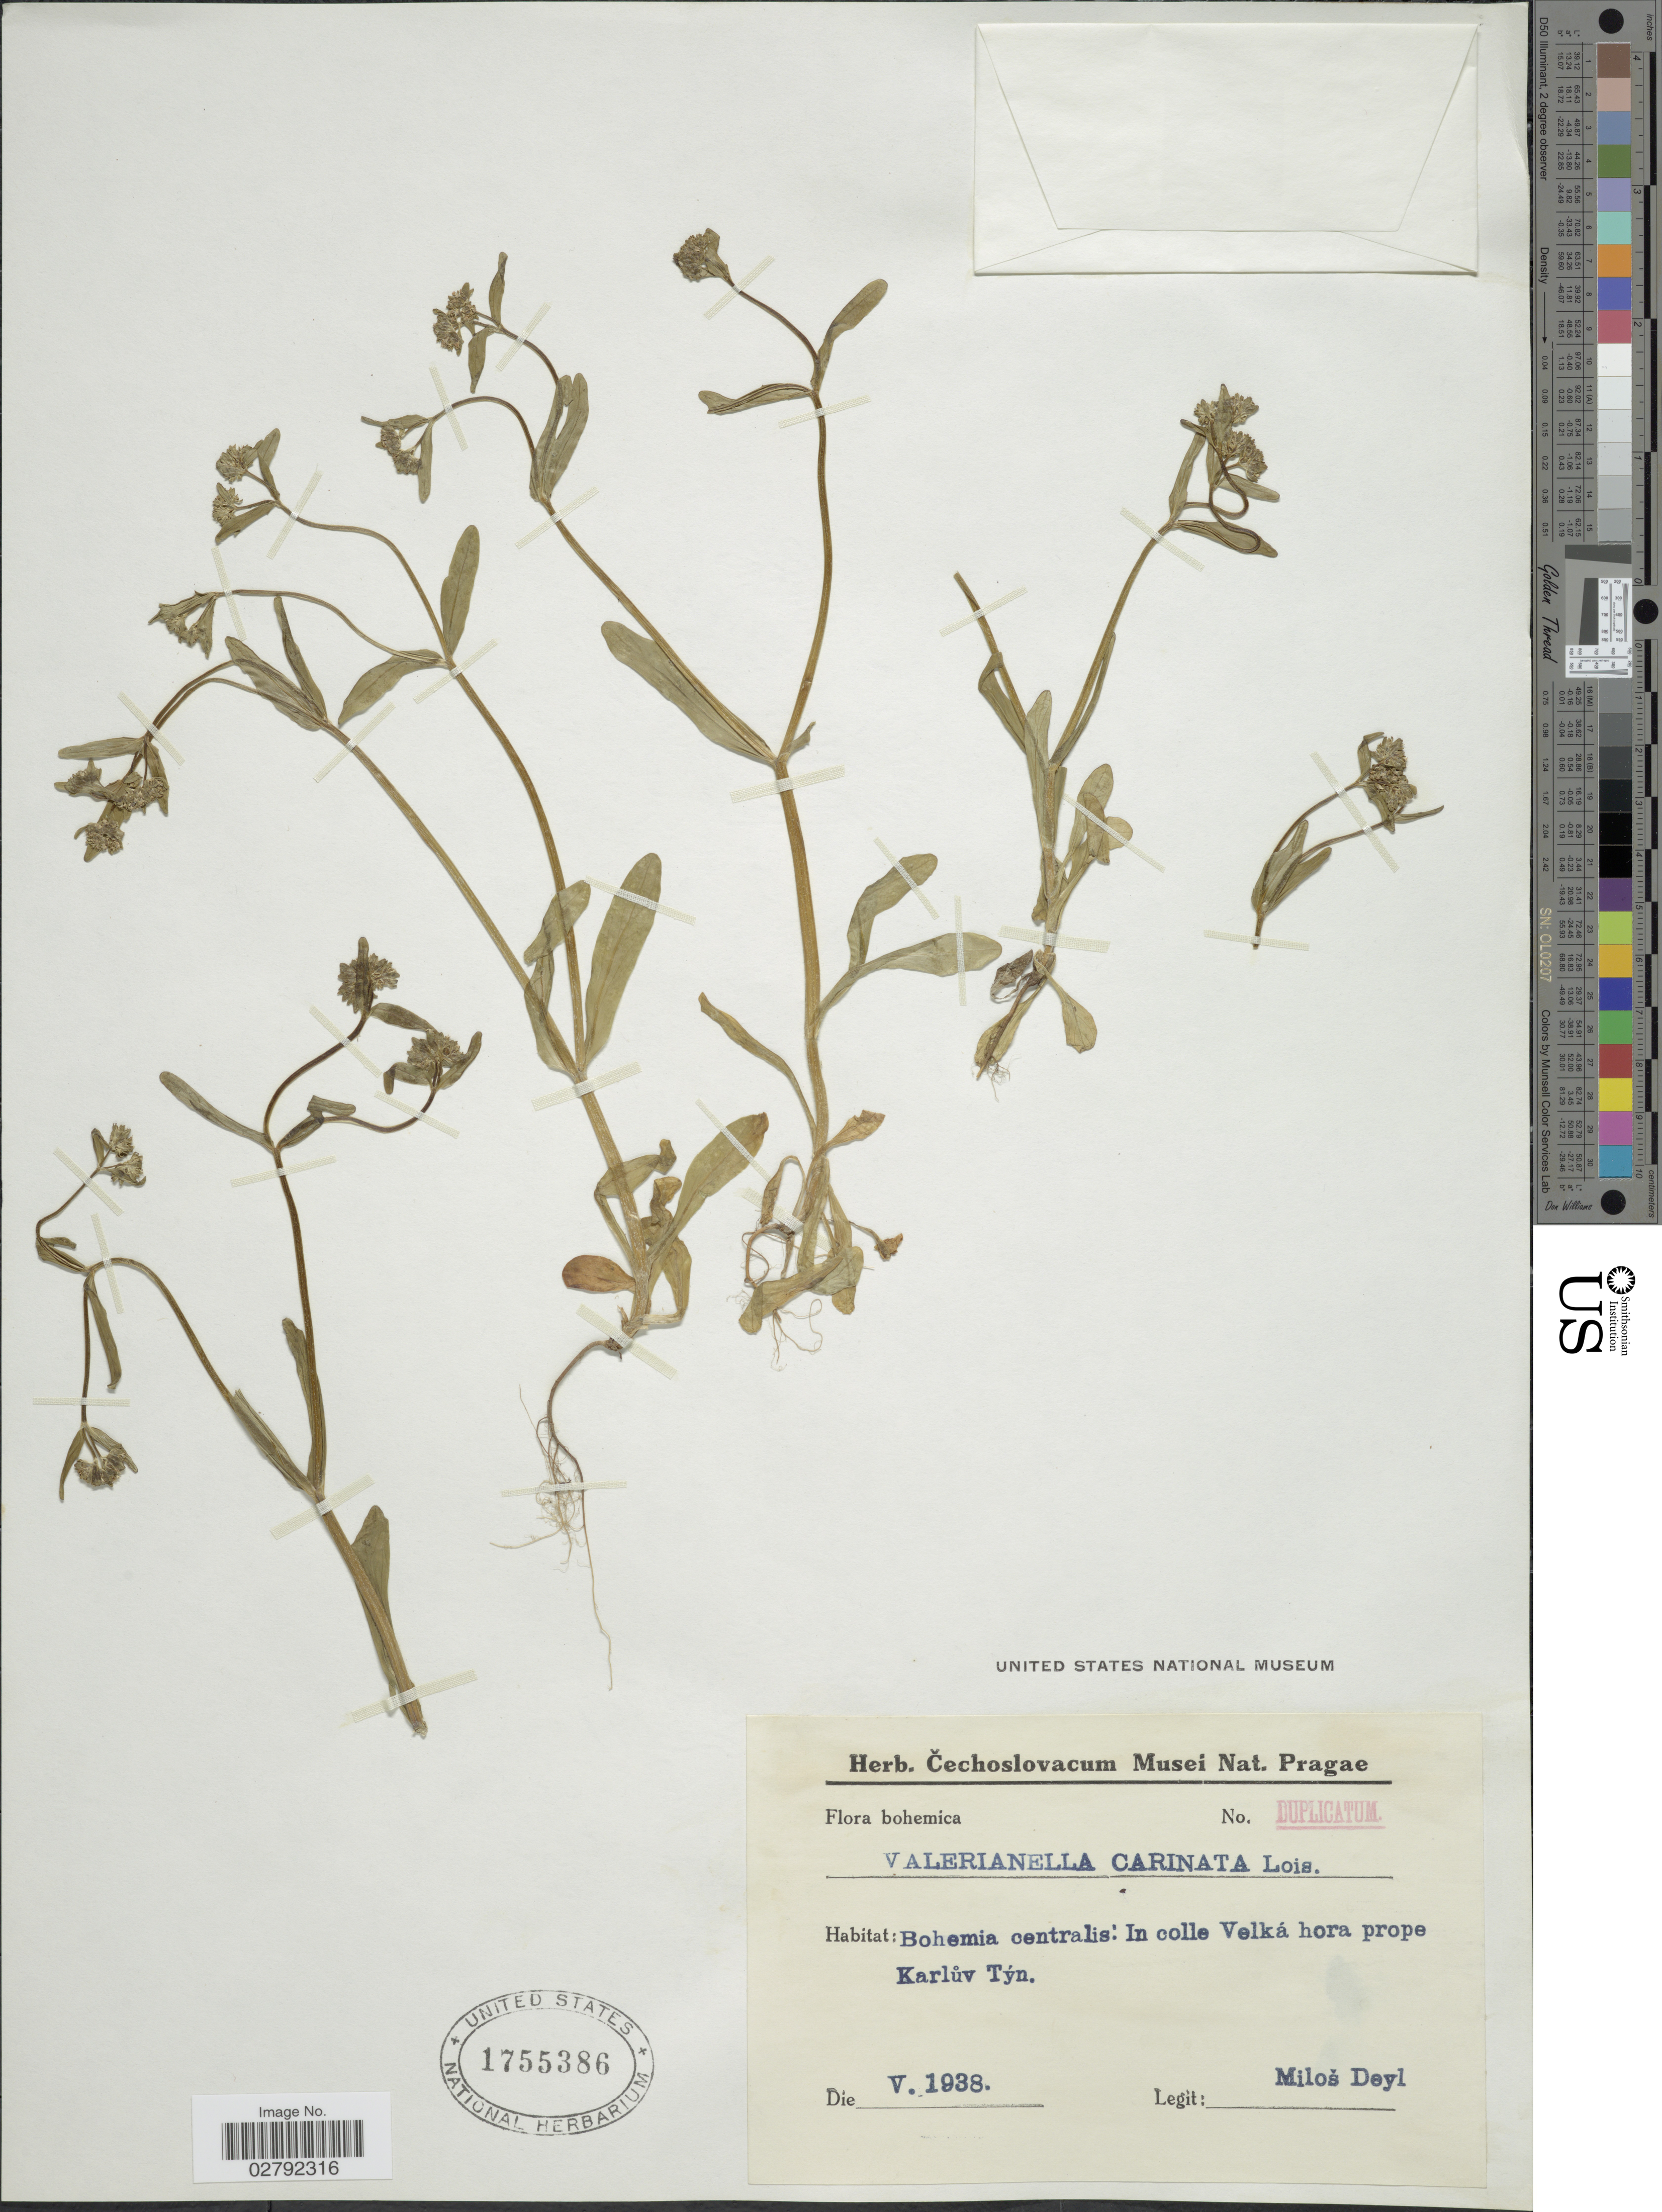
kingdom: Plantae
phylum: Tracheophyta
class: Magnoliopsida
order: Dipsacales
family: Caprifoliaceae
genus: Valerianella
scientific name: Valerianella carinata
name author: Loisel.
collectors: M. Deyl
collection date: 1938-05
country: Czechia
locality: Bohemia centralis: In colle Velká hora prope Karluv Týn.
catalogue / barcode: US 1755386